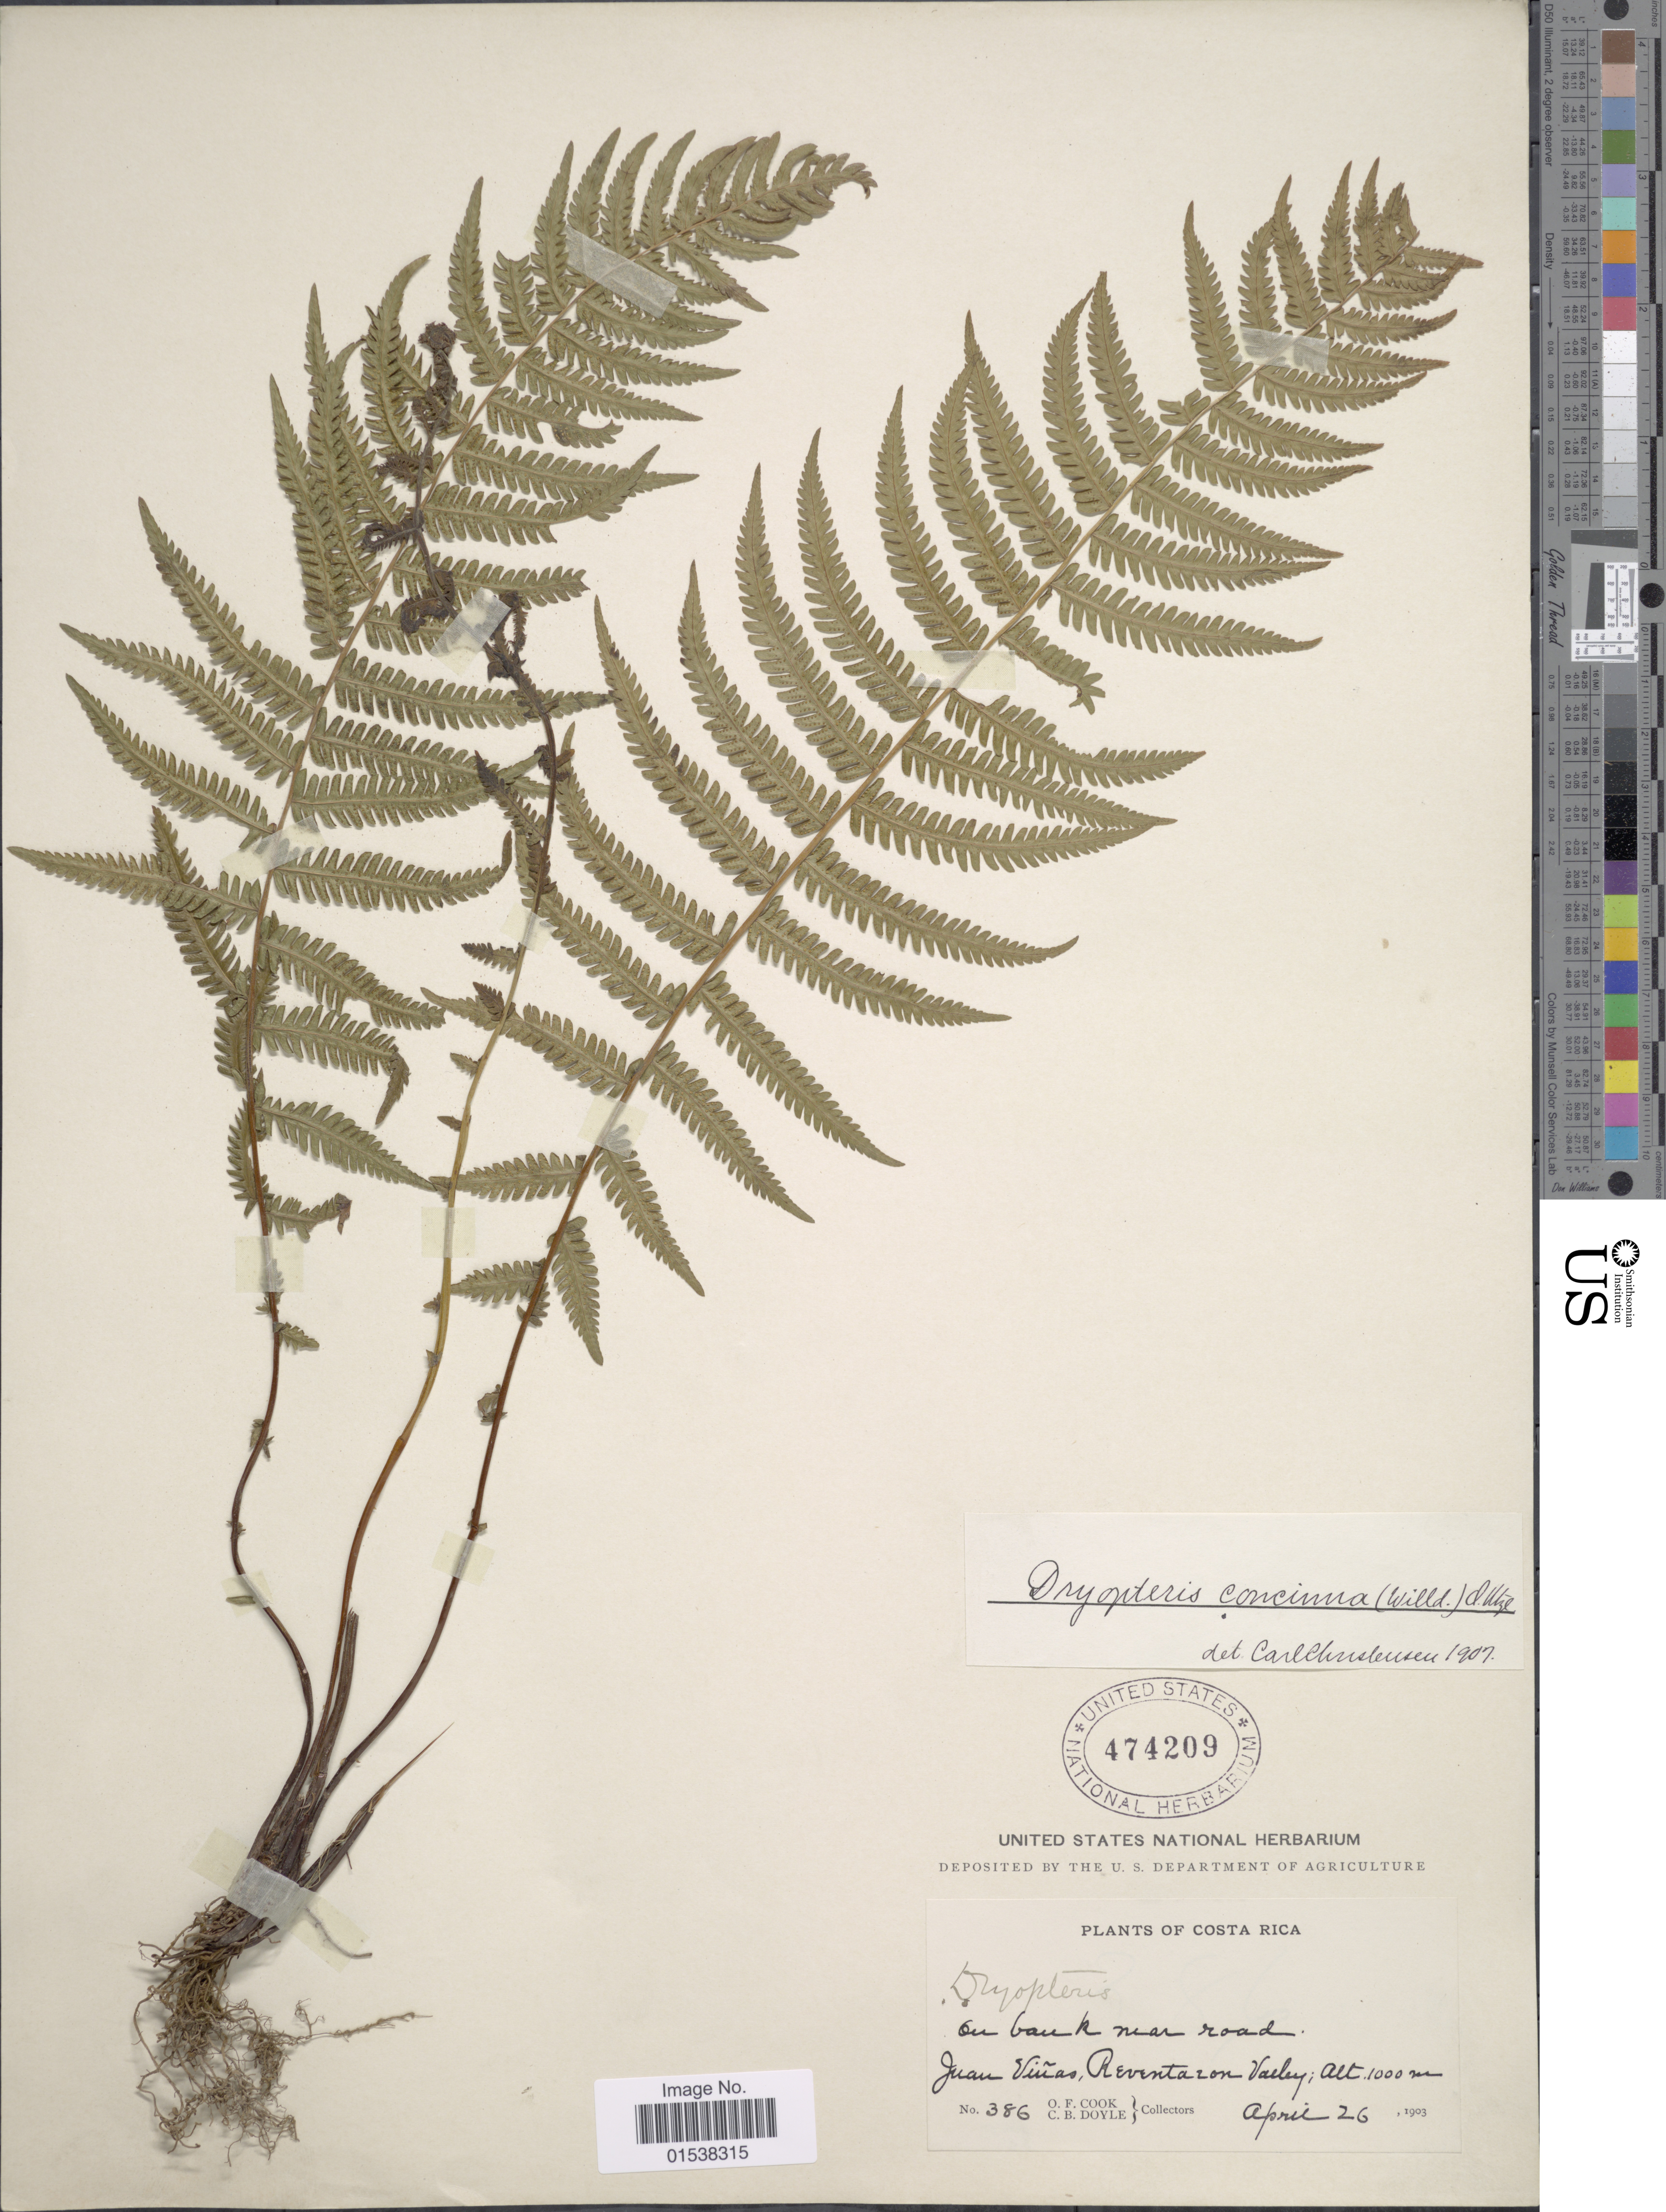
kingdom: Plantae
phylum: Tracheophyta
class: Polypodiopsida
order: Polypodiales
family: Thelypteridaceae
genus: Amauropelta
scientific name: Amauropelta concinna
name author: (Willd.) Pic. Serm.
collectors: O. F. Cook & C. Doyle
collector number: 386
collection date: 1903-04-26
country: Costa Rica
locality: On bank near road, Juan Vinas, Reventazon Valley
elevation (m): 1000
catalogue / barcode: US 474209